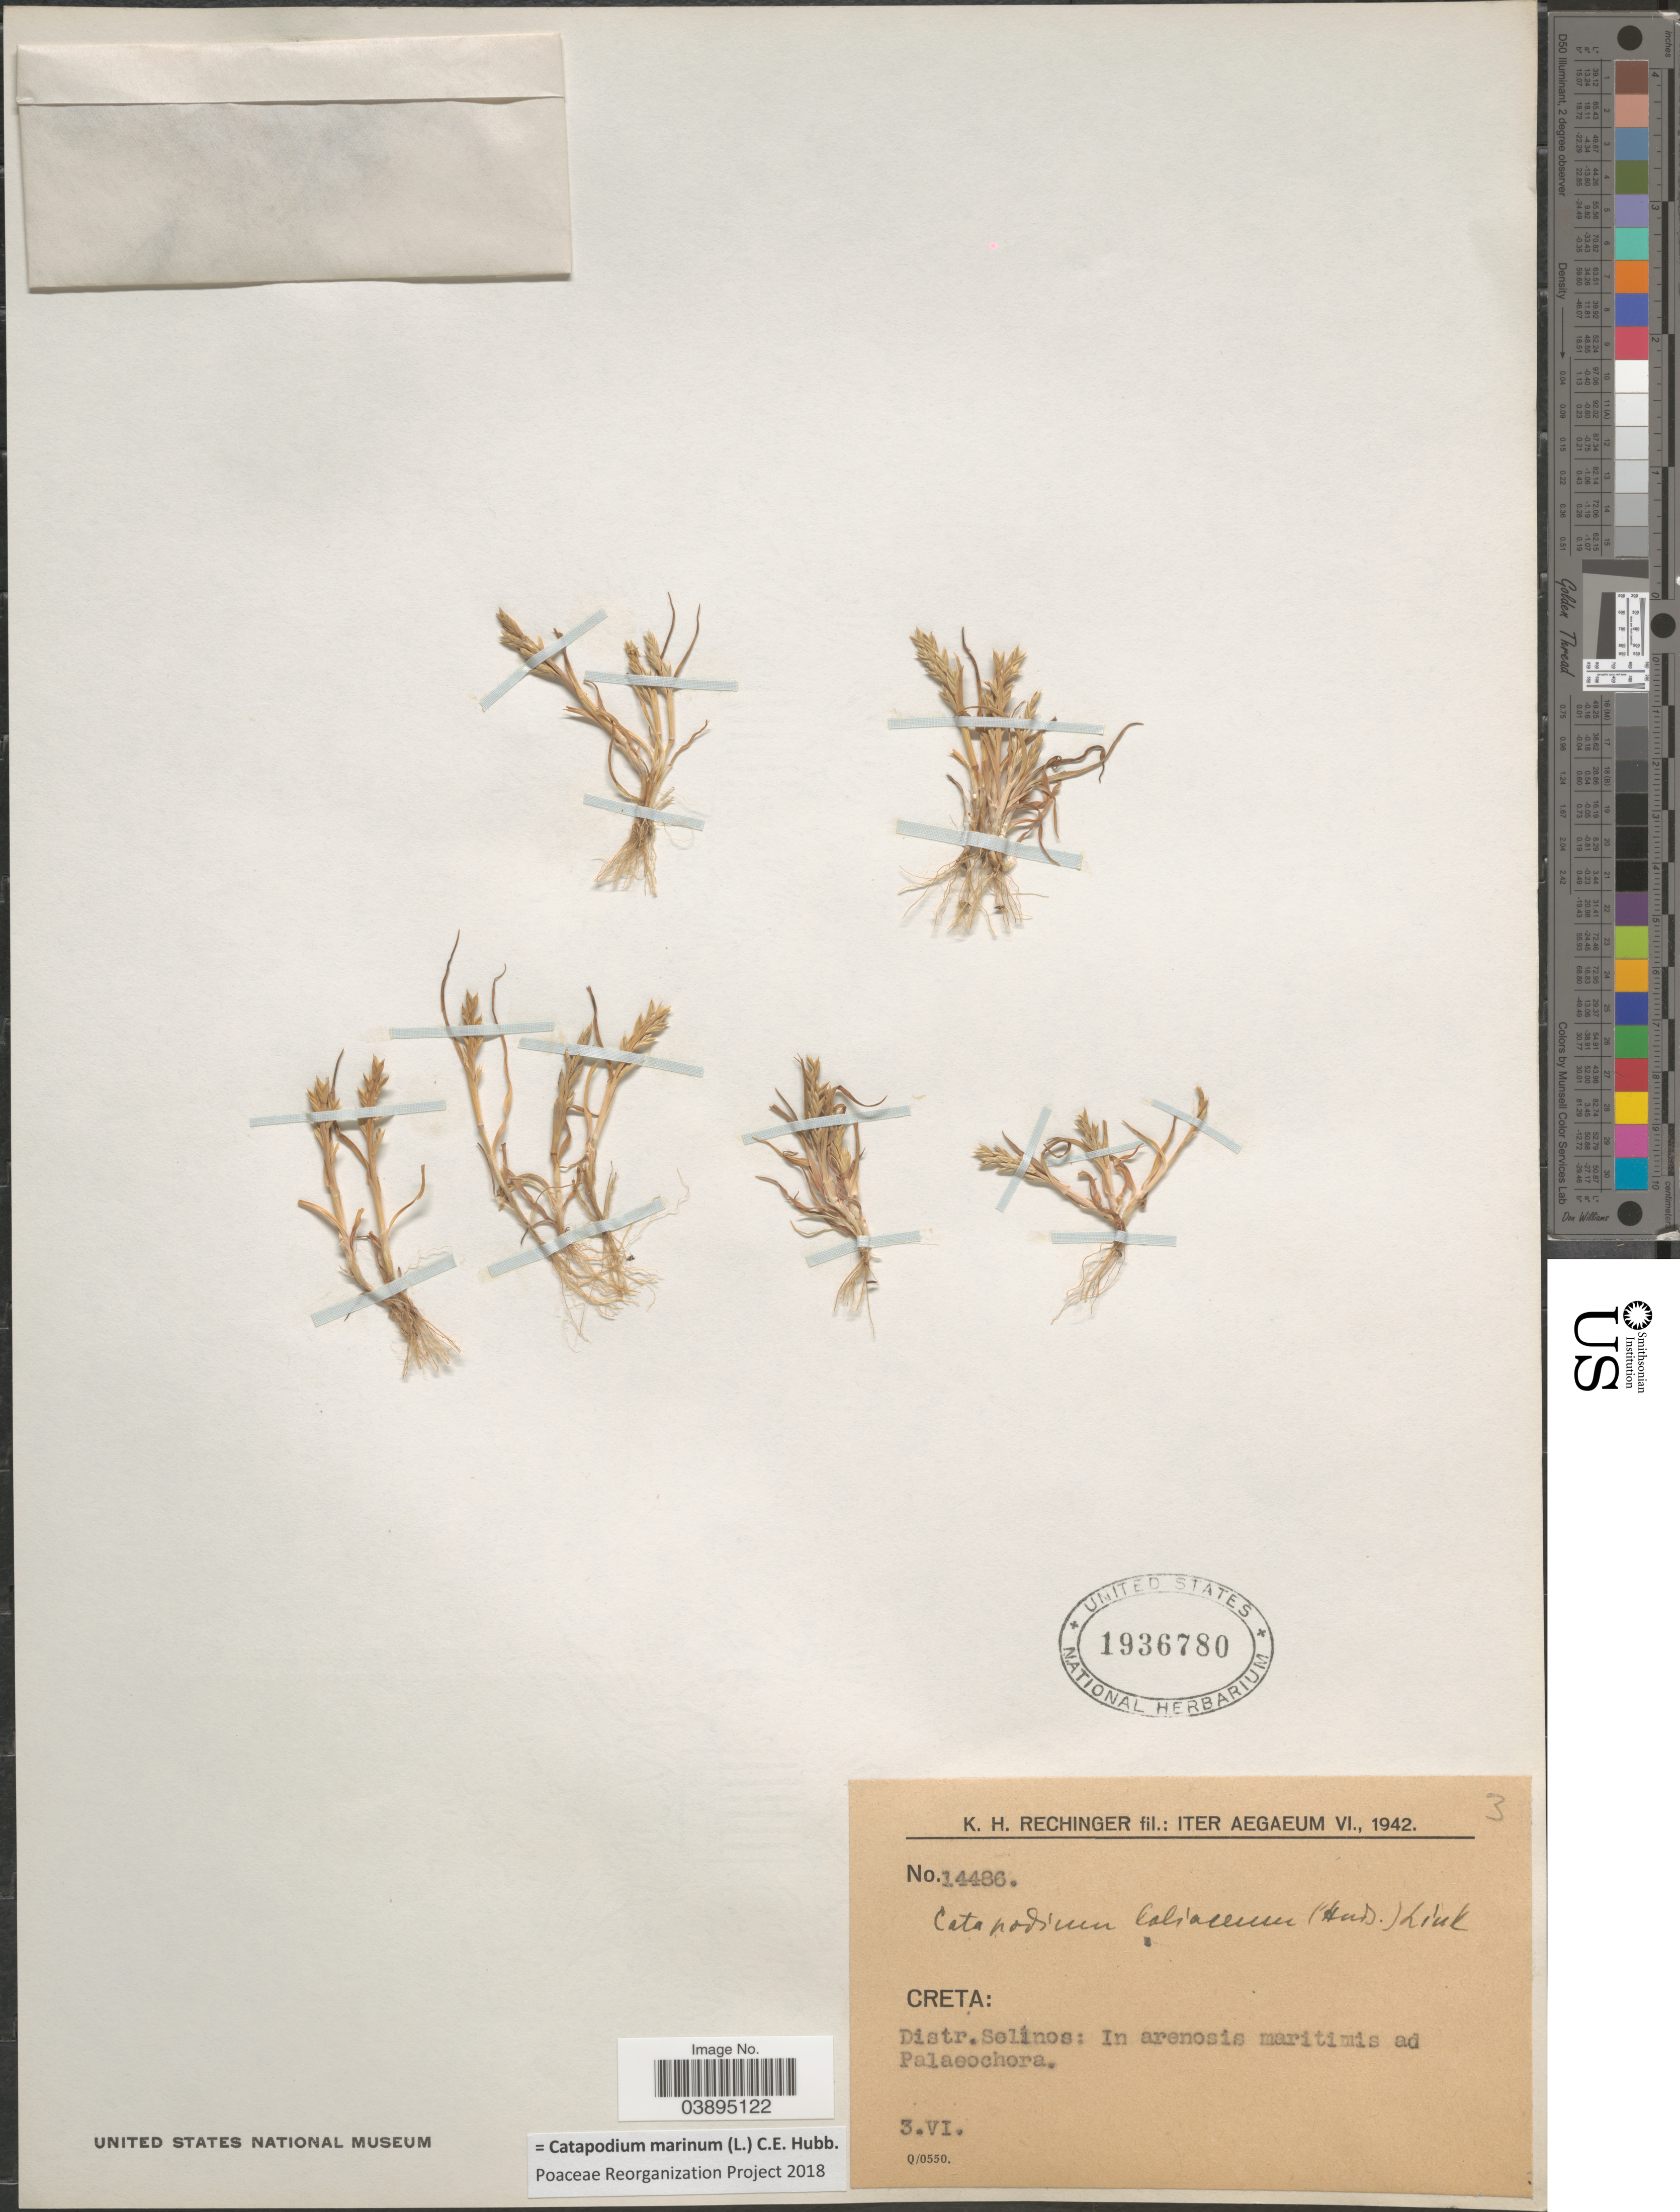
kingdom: Plantae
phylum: Tracheophyta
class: Liliopsida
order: Poales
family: Poaceae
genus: Catapodium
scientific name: Catapodium marinum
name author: (L.) C.E. Hubb.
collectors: K. H. Rechinger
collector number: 14486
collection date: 1942-06-03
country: Greece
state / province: Crete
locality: Iter Aegaeum. Creta: Distr. Selinos: In arenosis maritimis ad Palaeochora.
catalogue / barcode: US 1936780